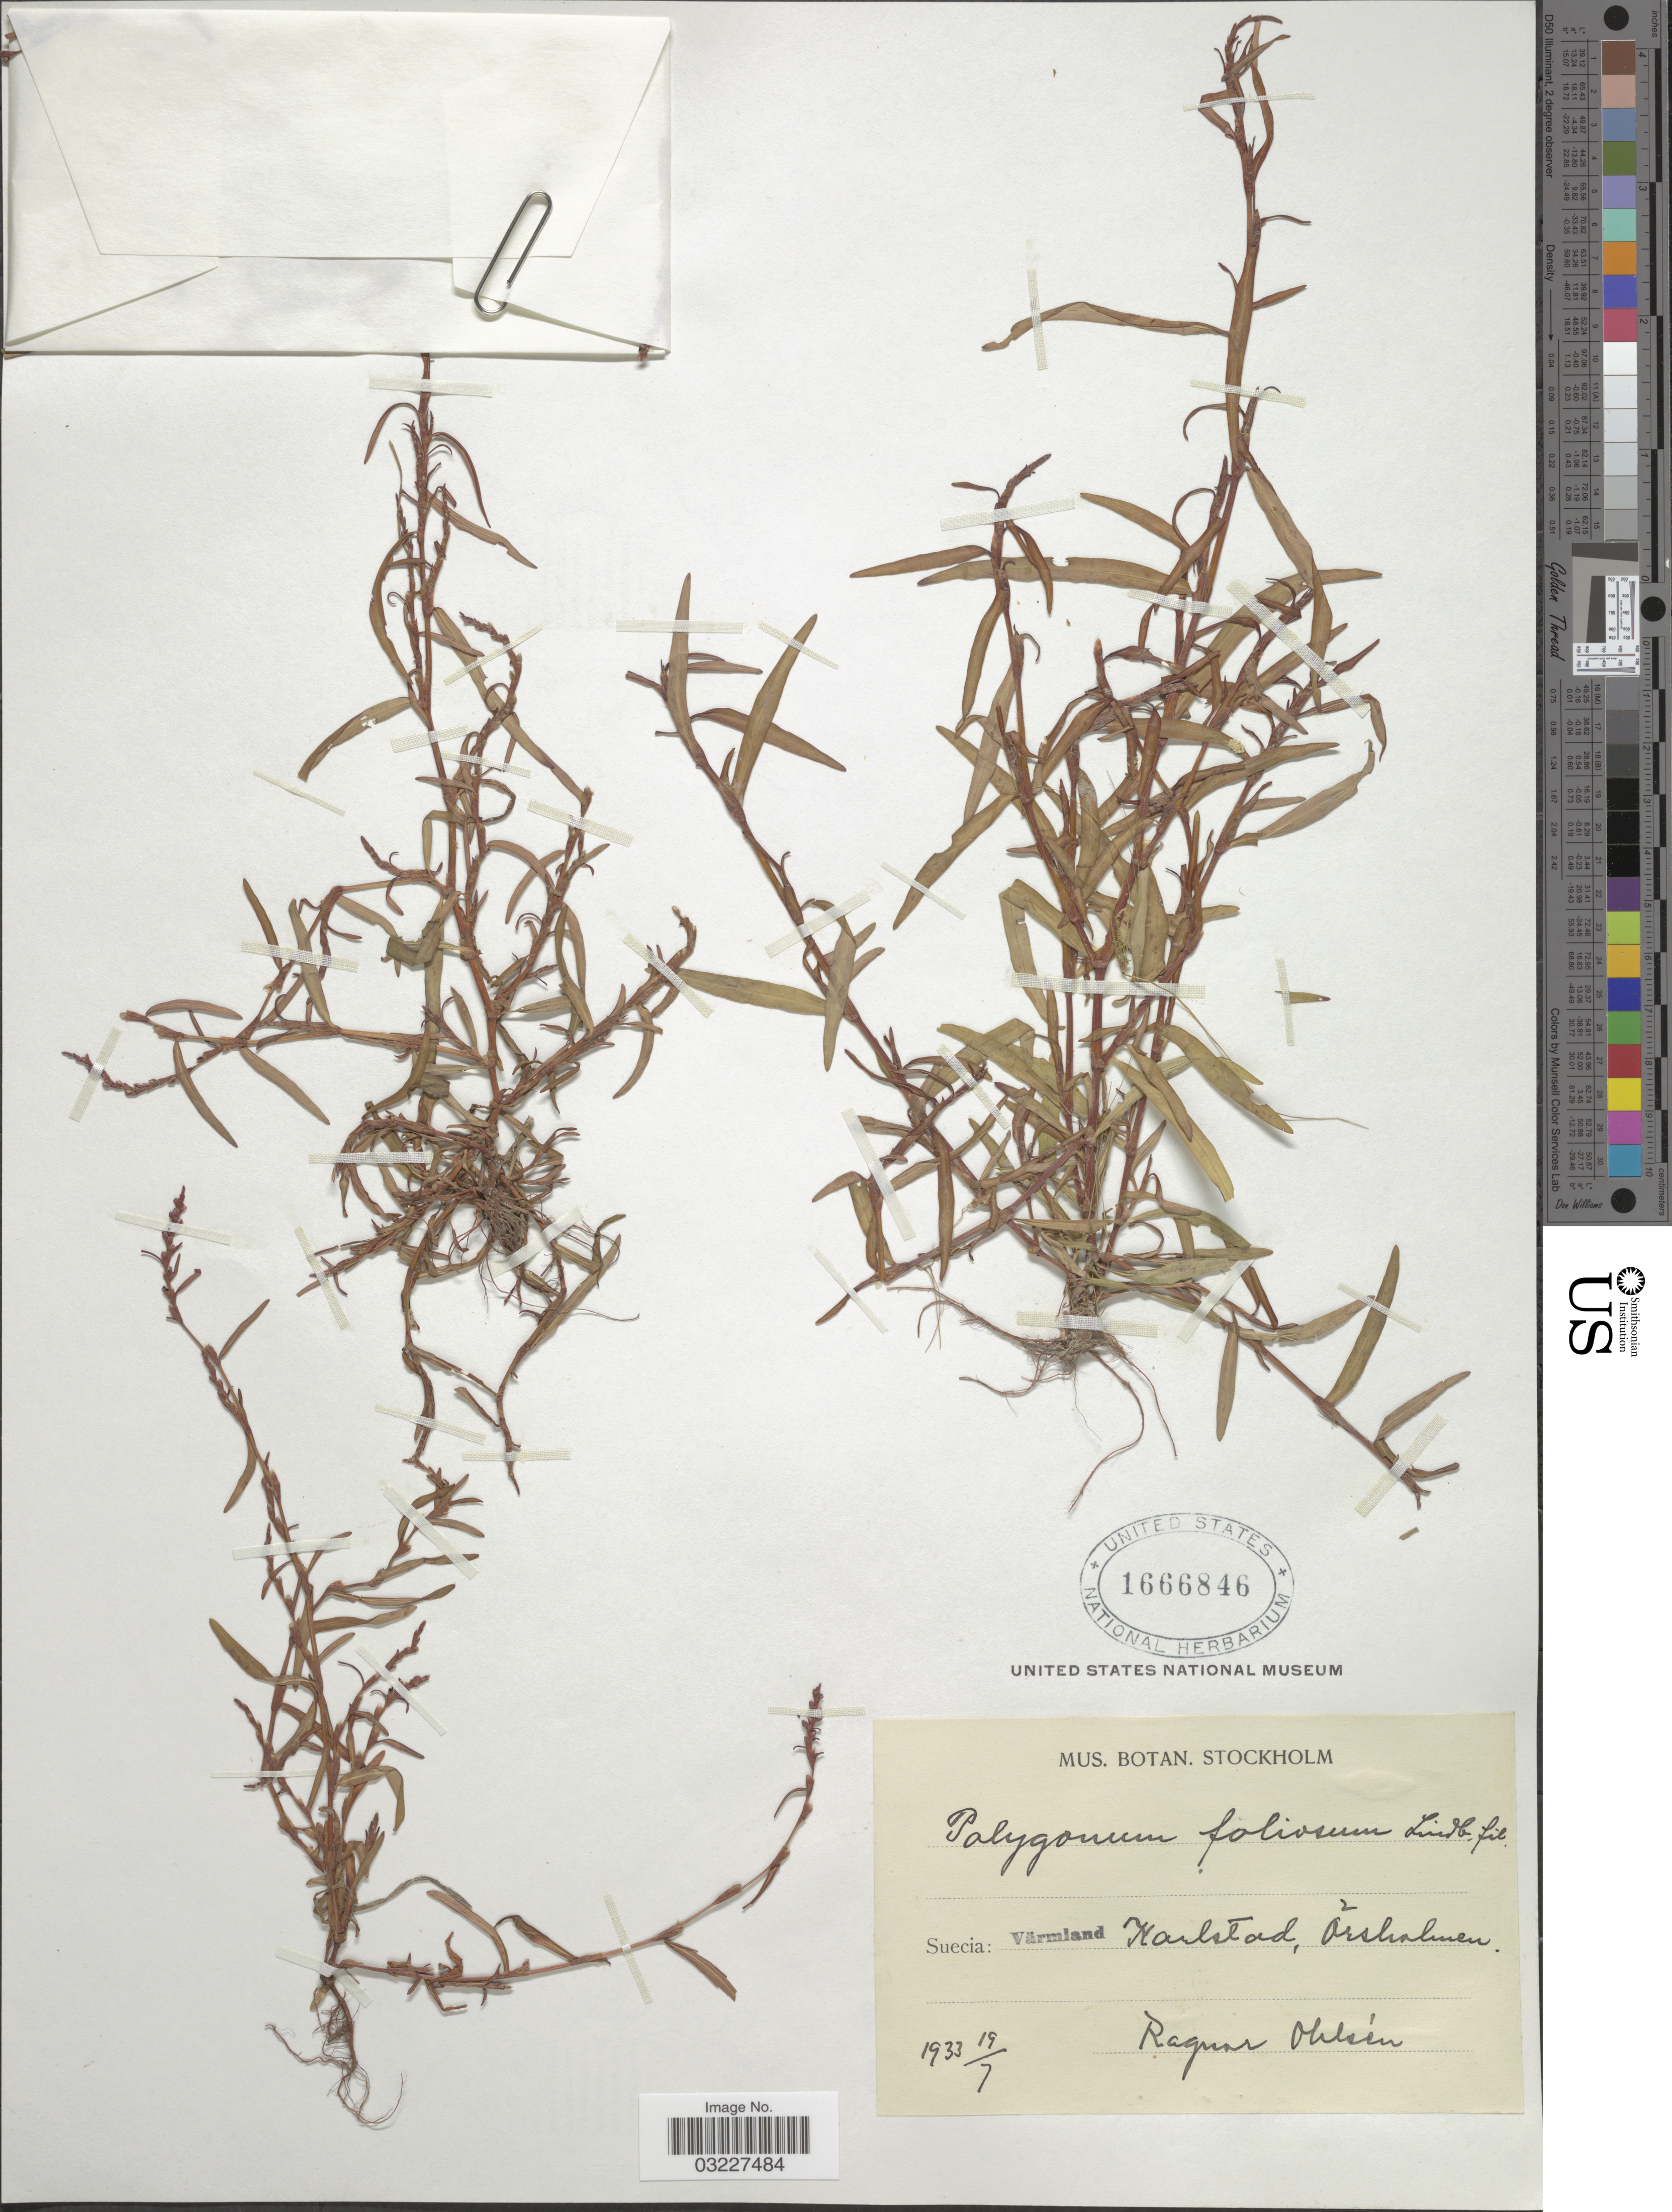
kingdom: Plantae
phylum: Tracheophyta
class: Magnoliopsida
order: Caryophyllales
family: Polygonaceae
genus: Polygonum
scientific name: Polygonum foliosum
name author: H. Lindb.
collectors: R. Ohlsén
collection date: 1933-07-19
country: Sweden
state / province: Varmland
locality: Suecia: Värmland, Karlslad, Örshalmen.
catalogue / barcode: US 1666846